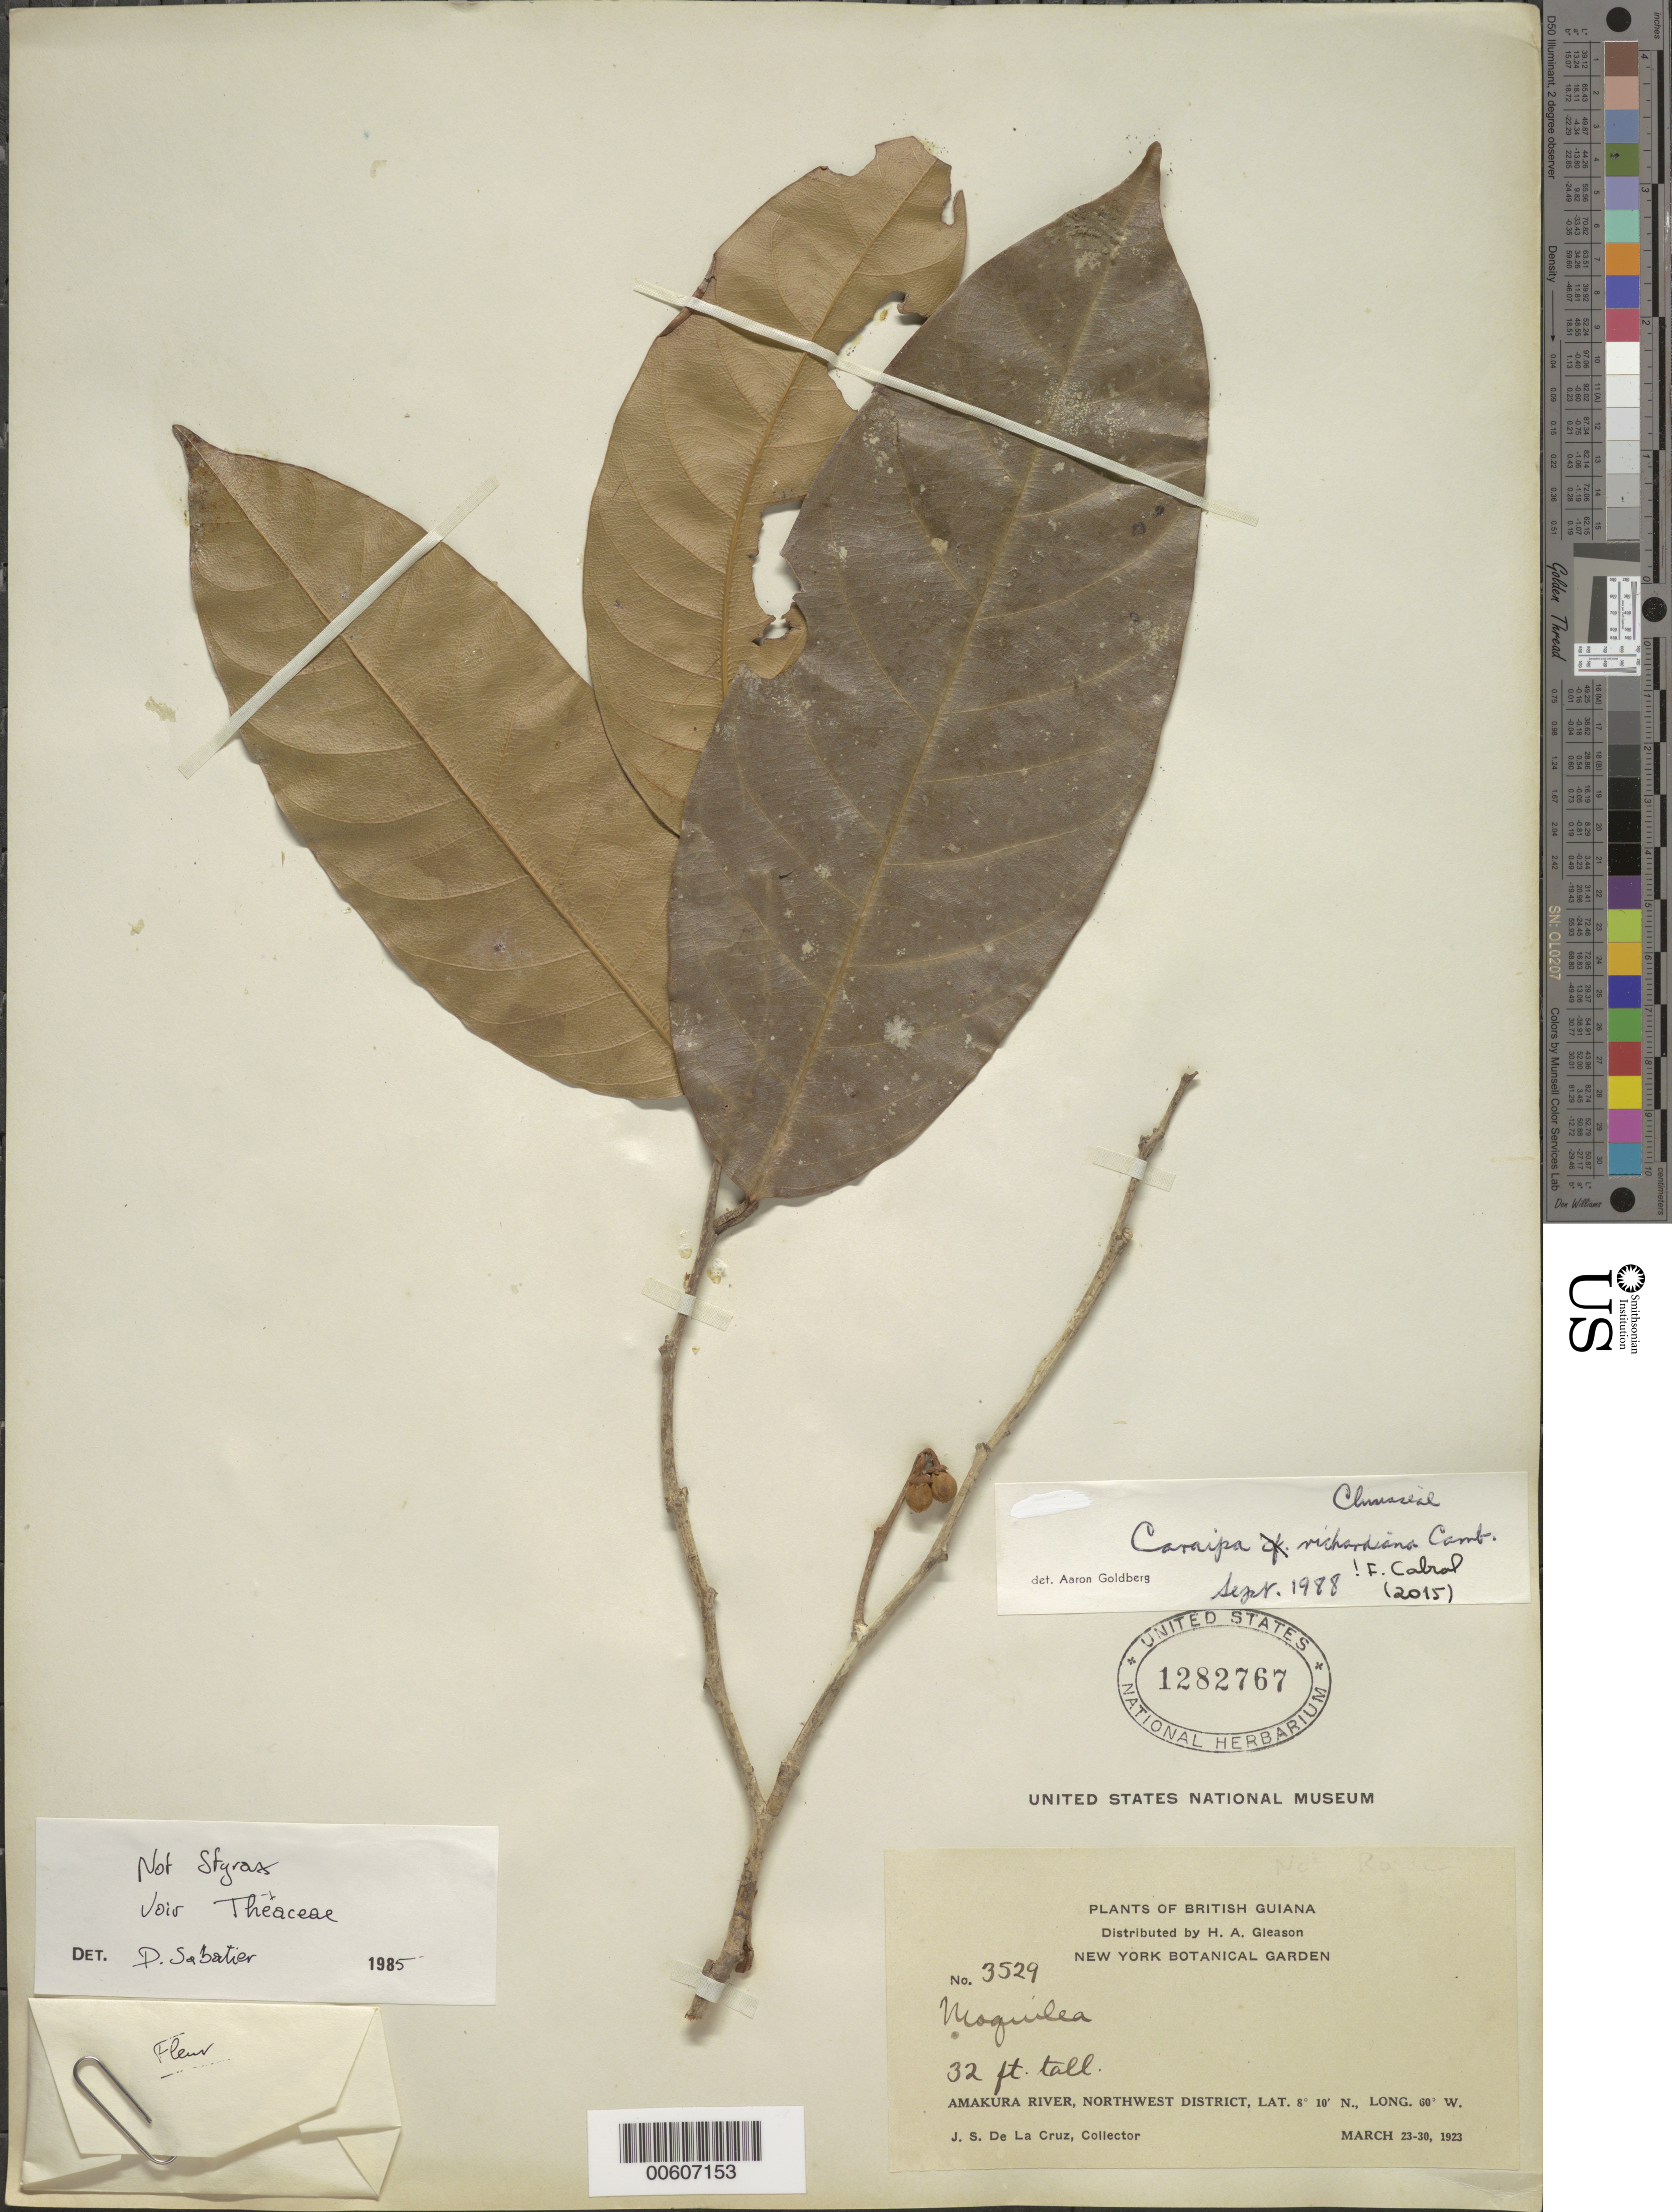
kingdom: Plantae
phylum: Tracheophyta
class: Magnoliopsida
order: Malpighiales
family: Calophyllaceae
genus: Caraipa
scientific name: Caraipa richardiana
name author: Cambess.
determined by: Goldberg, Aaron, (US), NMNH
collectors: J. S. de la Cruz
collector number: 3529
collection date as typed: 23-Mar-23 to 30-Mar-23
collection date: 1923-03-23/1923-03-30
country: Guyana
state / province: Barima-Waini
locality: Amakura R., NW District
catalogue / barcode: US 1282767